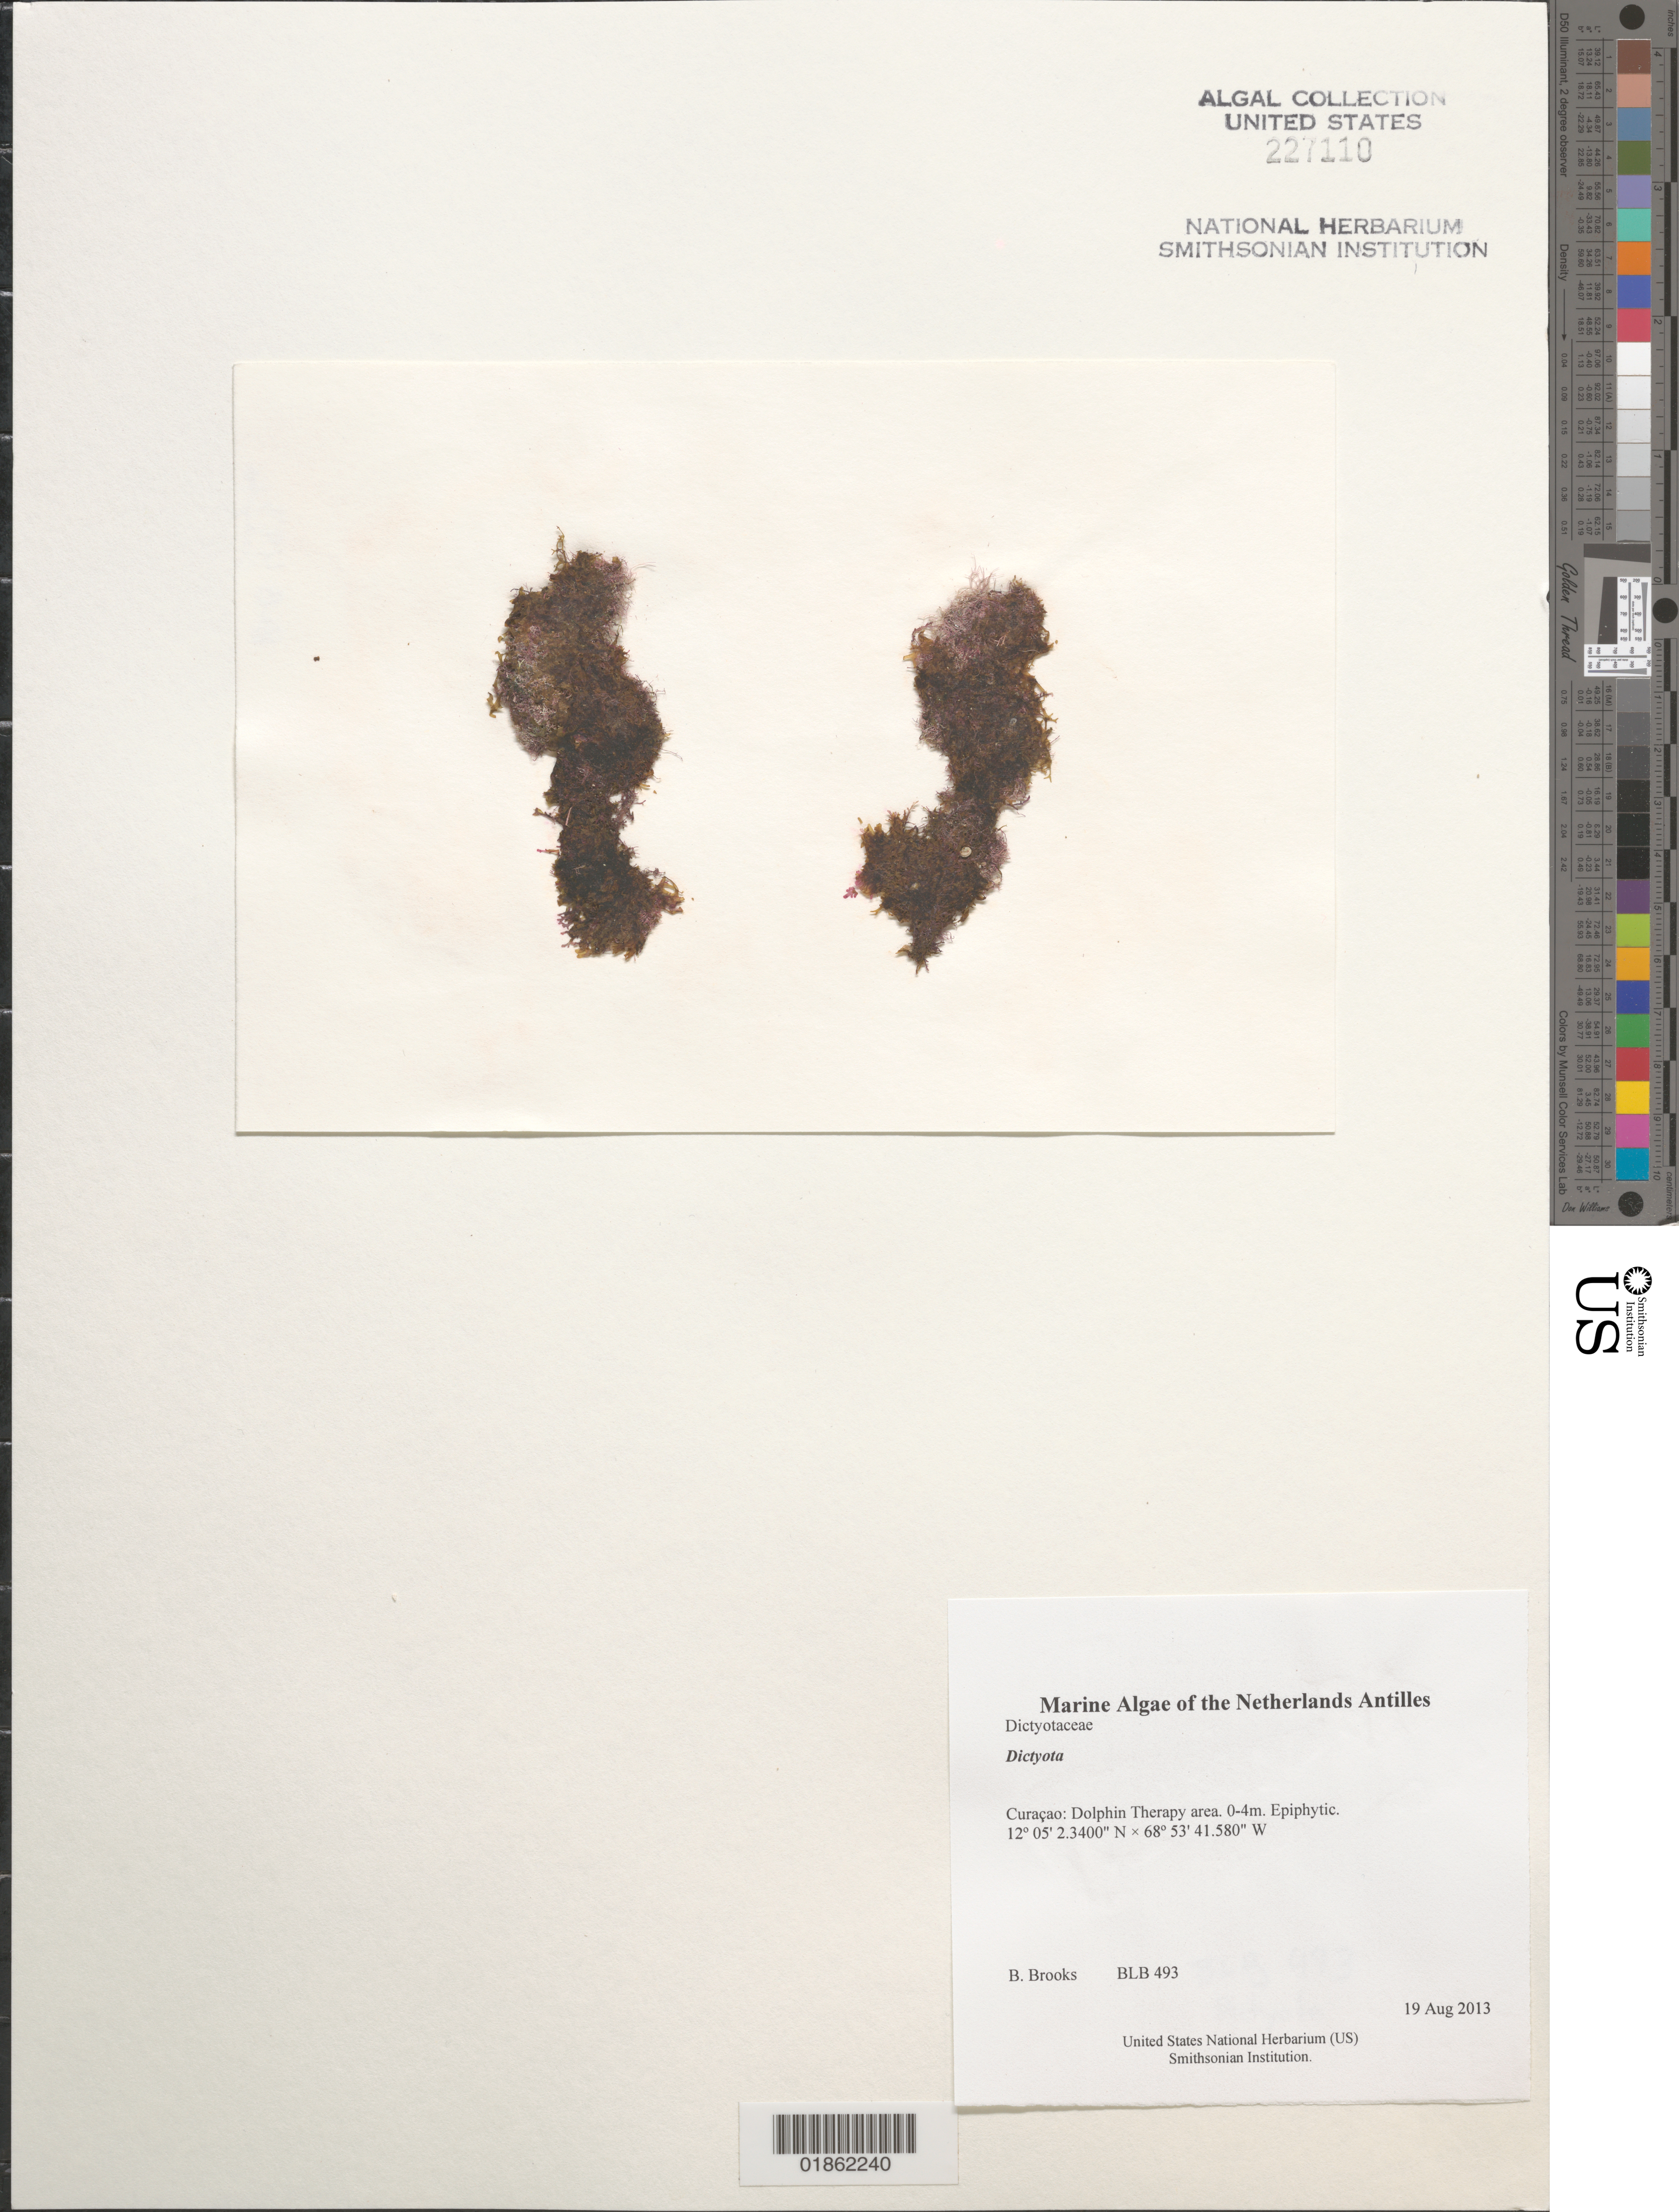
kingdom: Chromista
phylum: Ochrophyta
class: Phaeophyceae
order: Dictyotales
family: Dictyotaceae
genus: Dictyota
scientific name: Dictyota sp.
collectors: B. Brooks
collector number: BLB 493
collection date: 2013-08-19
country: Curaçao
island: Curaçao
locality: Dolphin Therapy area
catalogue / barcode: US 227110